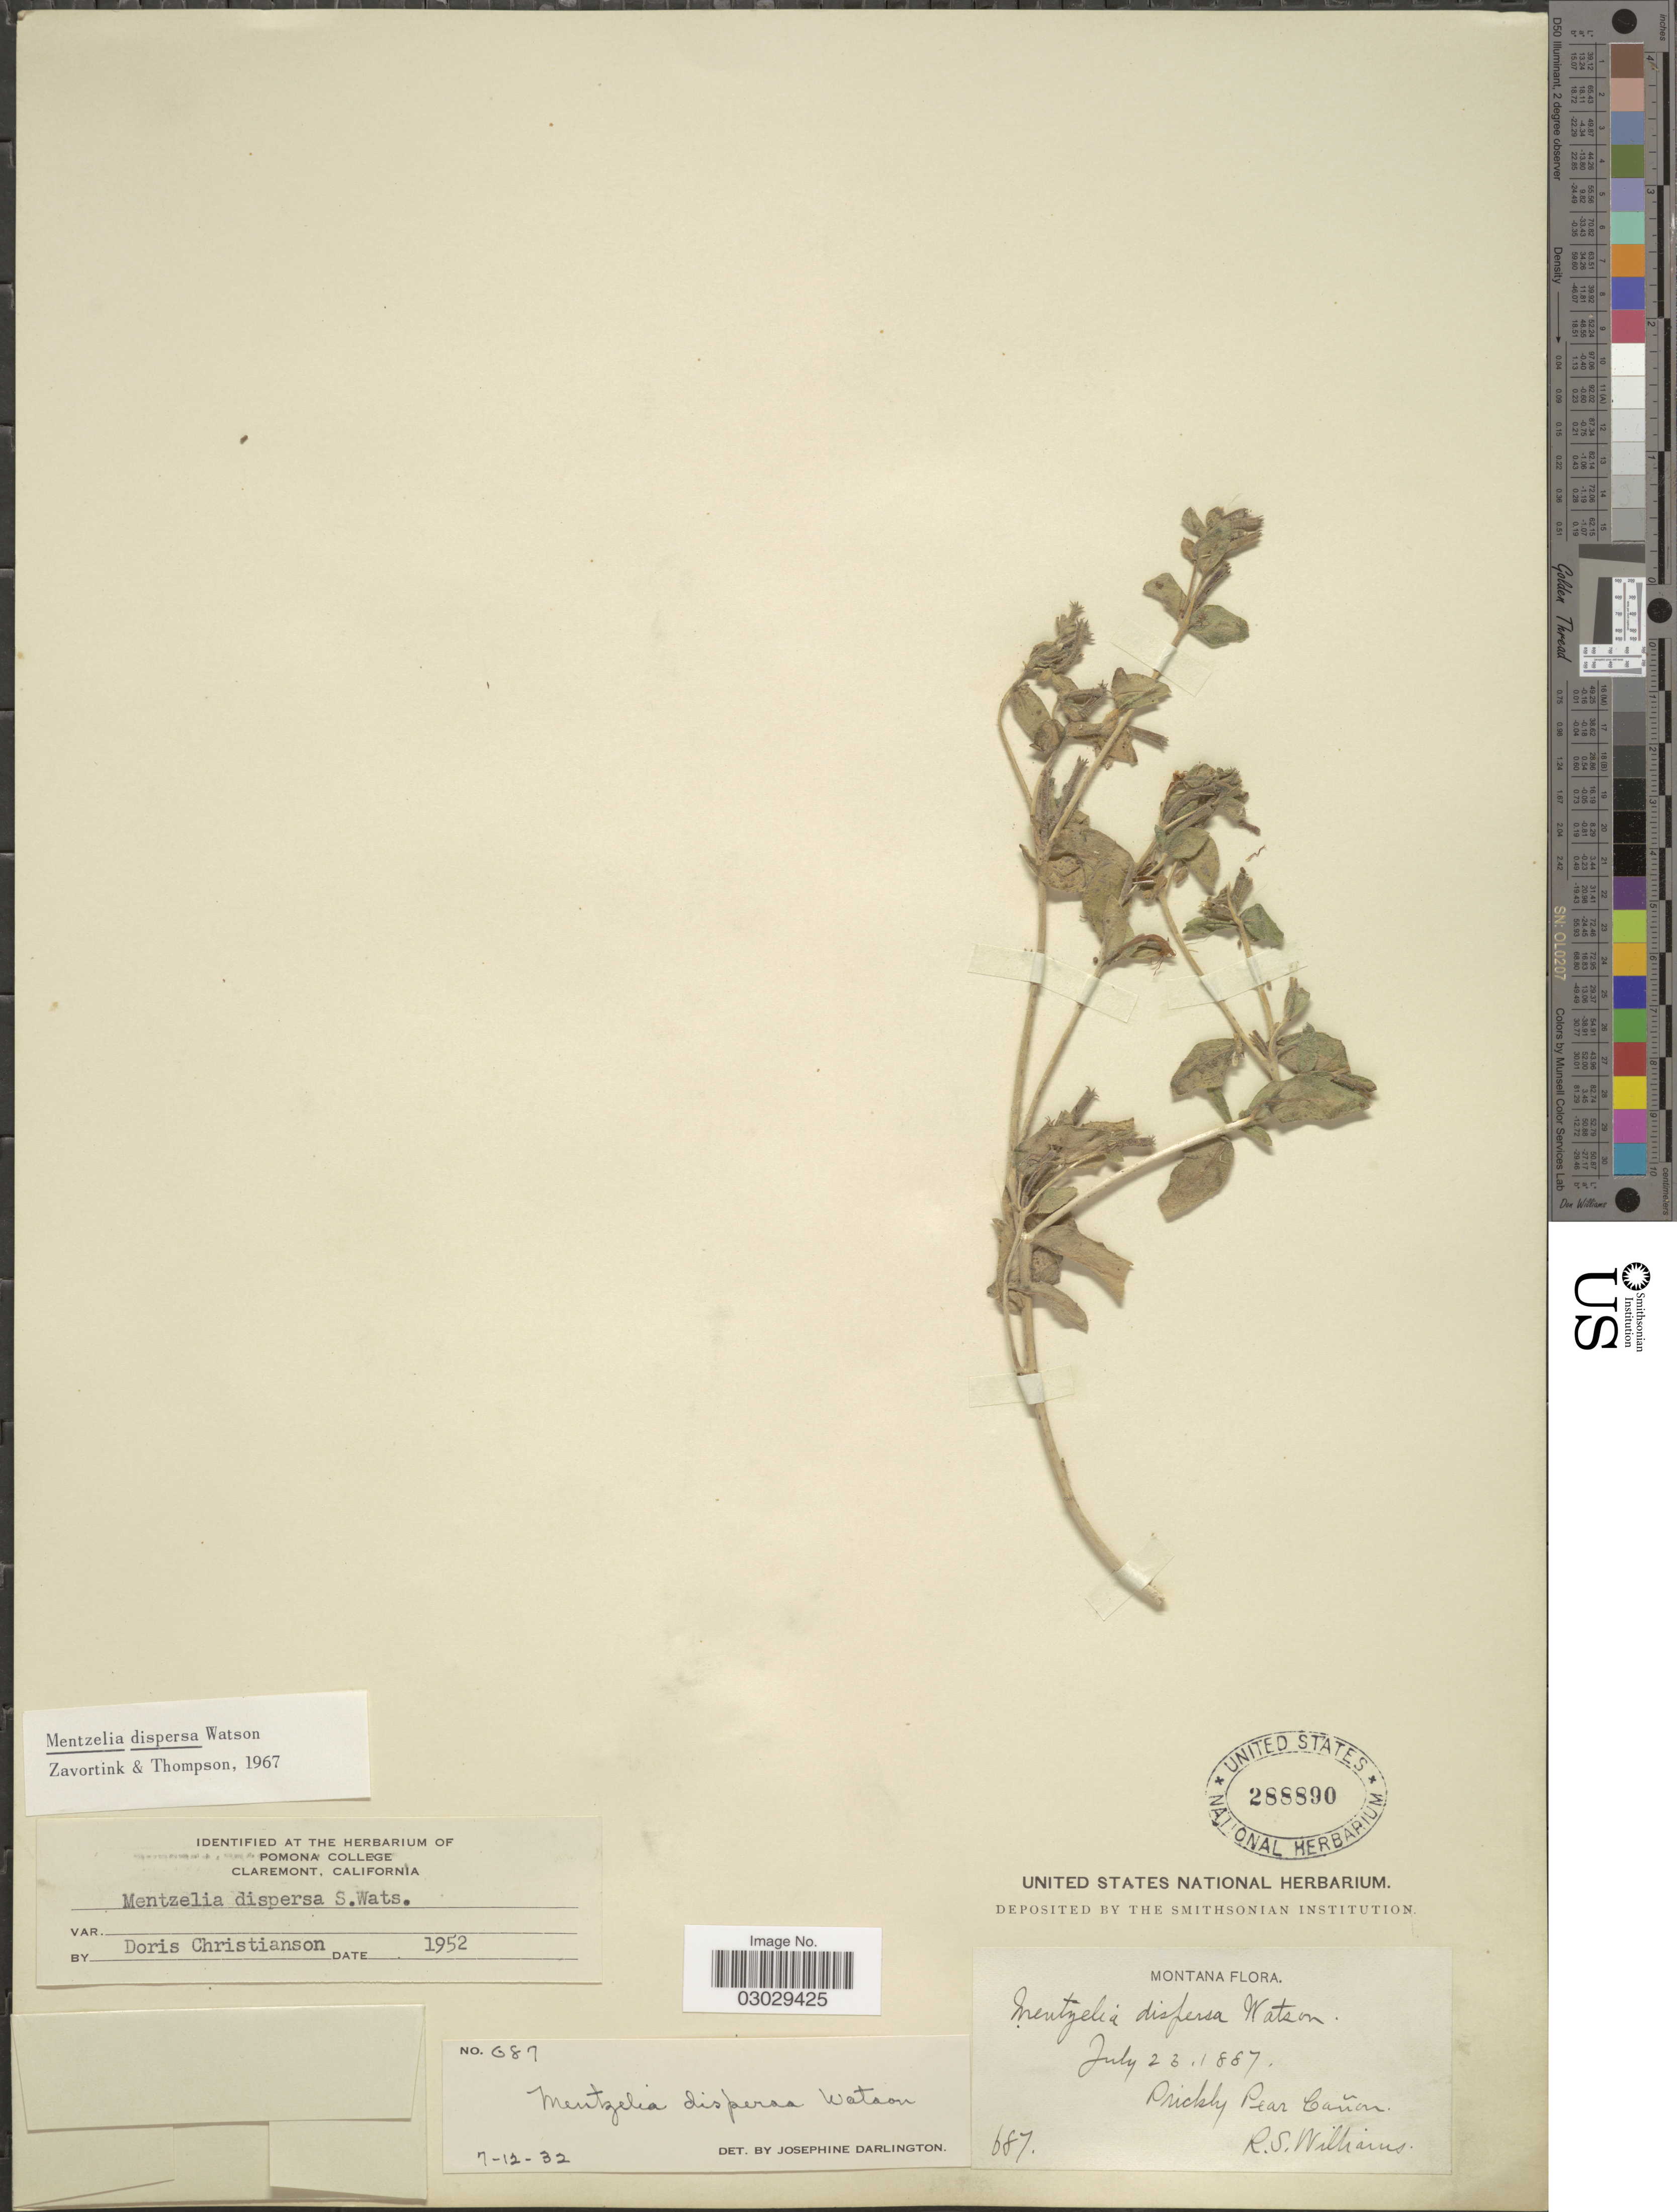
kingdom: Plantae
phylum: Tracheophyta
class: Magnoliopsida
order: Cornales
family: Loasaceae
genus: Mentzelia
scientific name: Mentzelia dispersa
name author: S. Watson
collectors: R. S. Williams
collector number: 687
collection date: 1887-07-23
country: United States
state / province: Montana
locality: Prickley Pear Cañon.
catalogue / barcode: US 288890